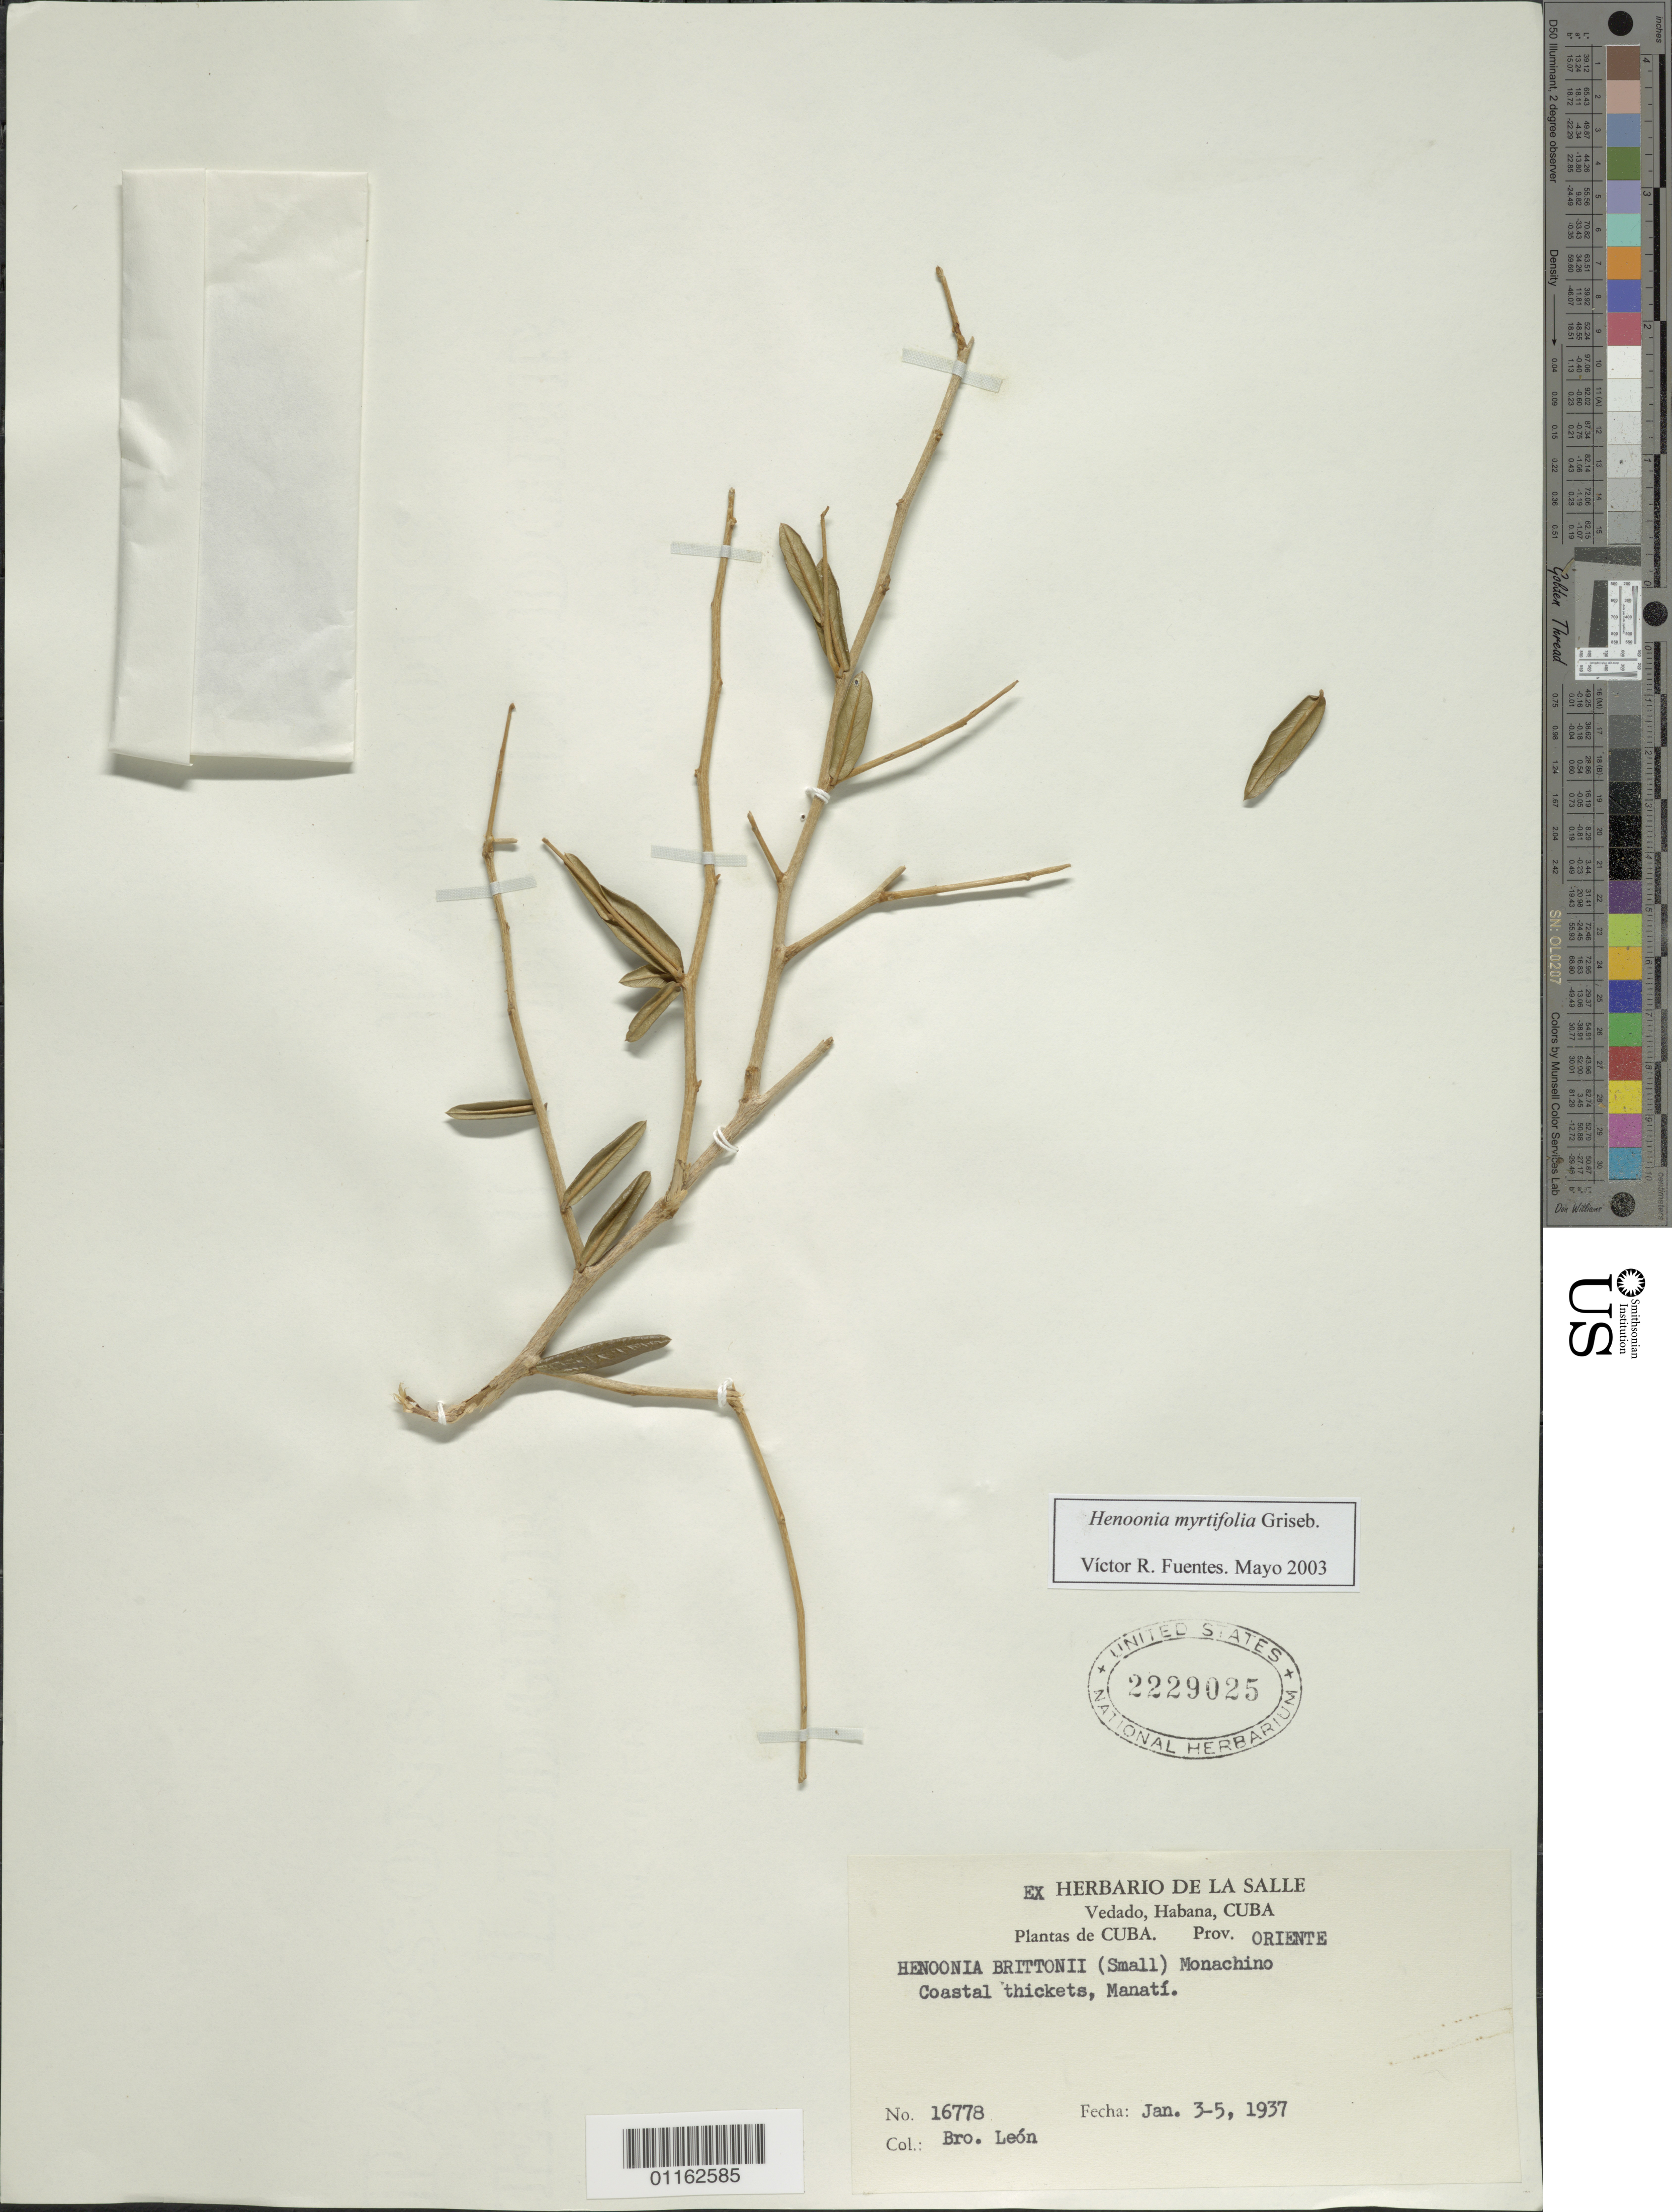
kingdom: Plantae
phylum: Tracheophyta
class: Magnoliopsida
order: Solanales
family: Solanaceae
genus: Henoonia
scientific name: Henoonia myrtifolia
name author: Griseb.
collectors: Bro. León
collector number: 16778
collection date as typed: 03 Jan 1937 to 05 Jan 1937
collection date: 1937-01-03/1937-01-05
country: Cuba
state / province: Oriente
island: Cuba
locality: Coastal thickets, Manati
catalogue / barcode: US 2229025